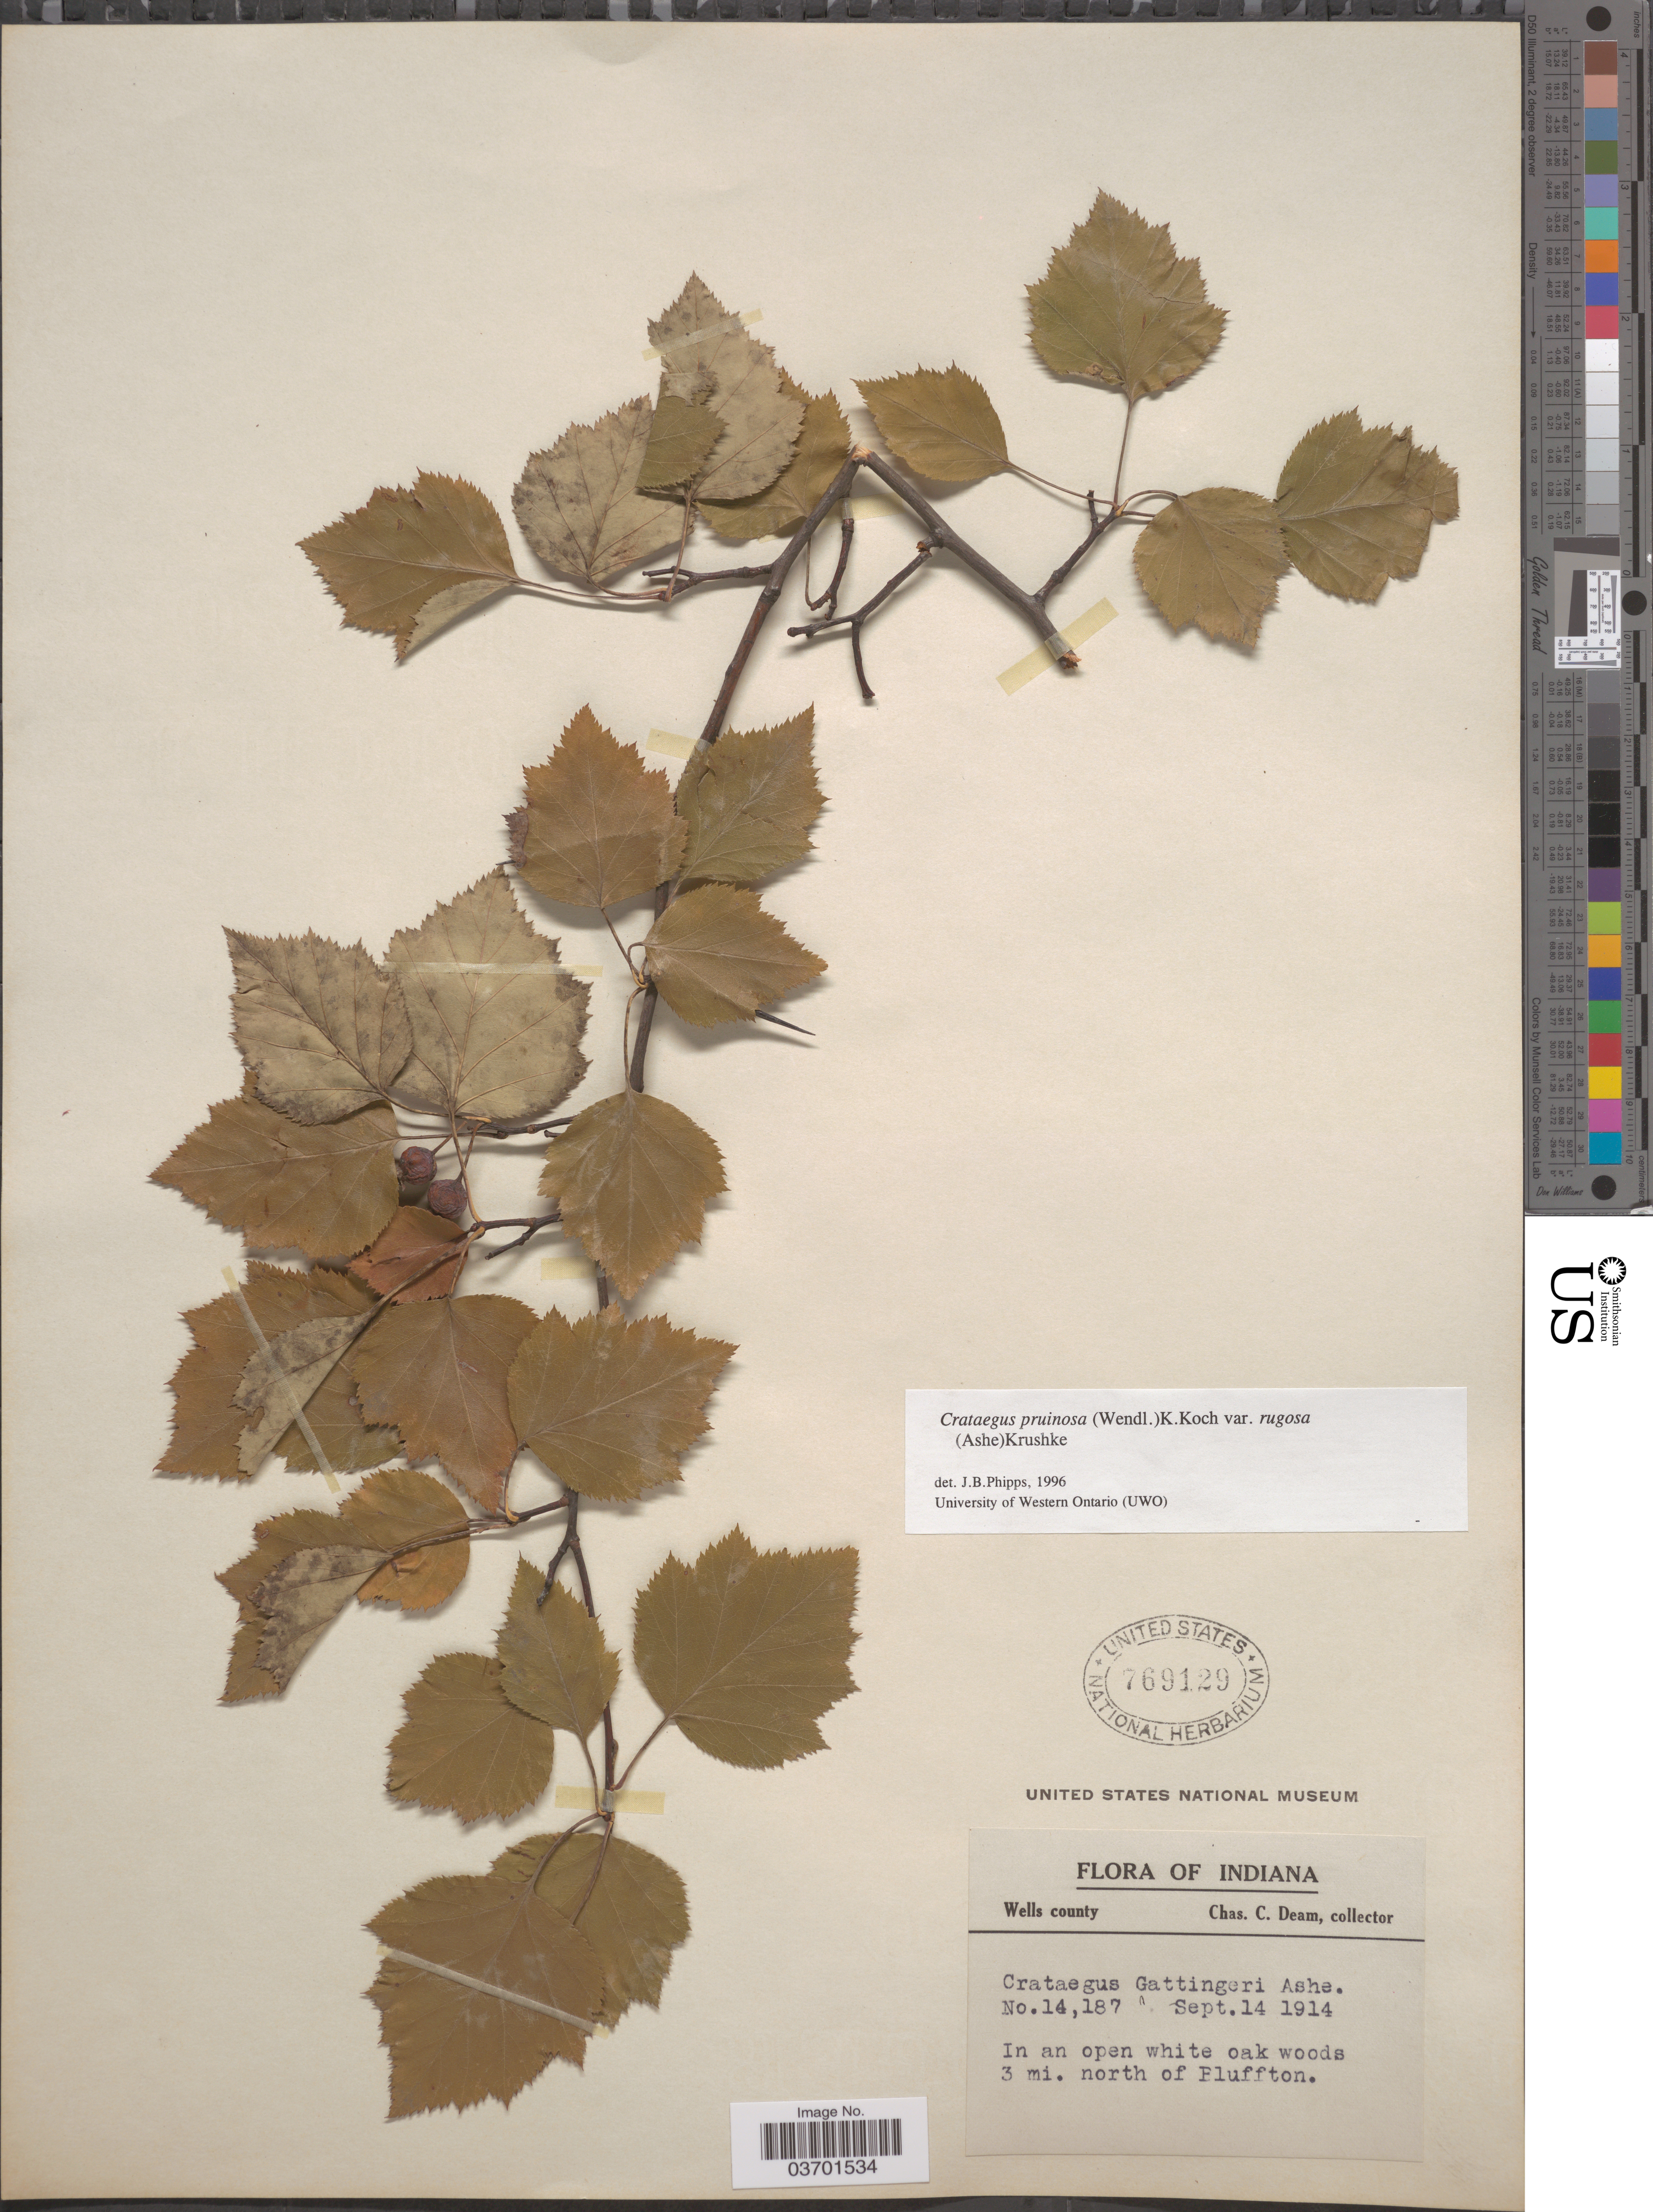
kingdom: Plantae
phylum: Tracheophyta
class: Magnoliopsida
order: Rosales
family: Rosaceae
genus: Crataegus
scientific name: Crataegus pruinosa var. rugosa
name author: (Ashe) Kruschke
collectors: C. C. Deam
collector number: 14187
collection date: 1914-09-14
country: United States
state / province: Indiana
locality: Wells county. In an open white oak woods 3 mi. north of Bluffton.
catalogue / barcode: US 769129